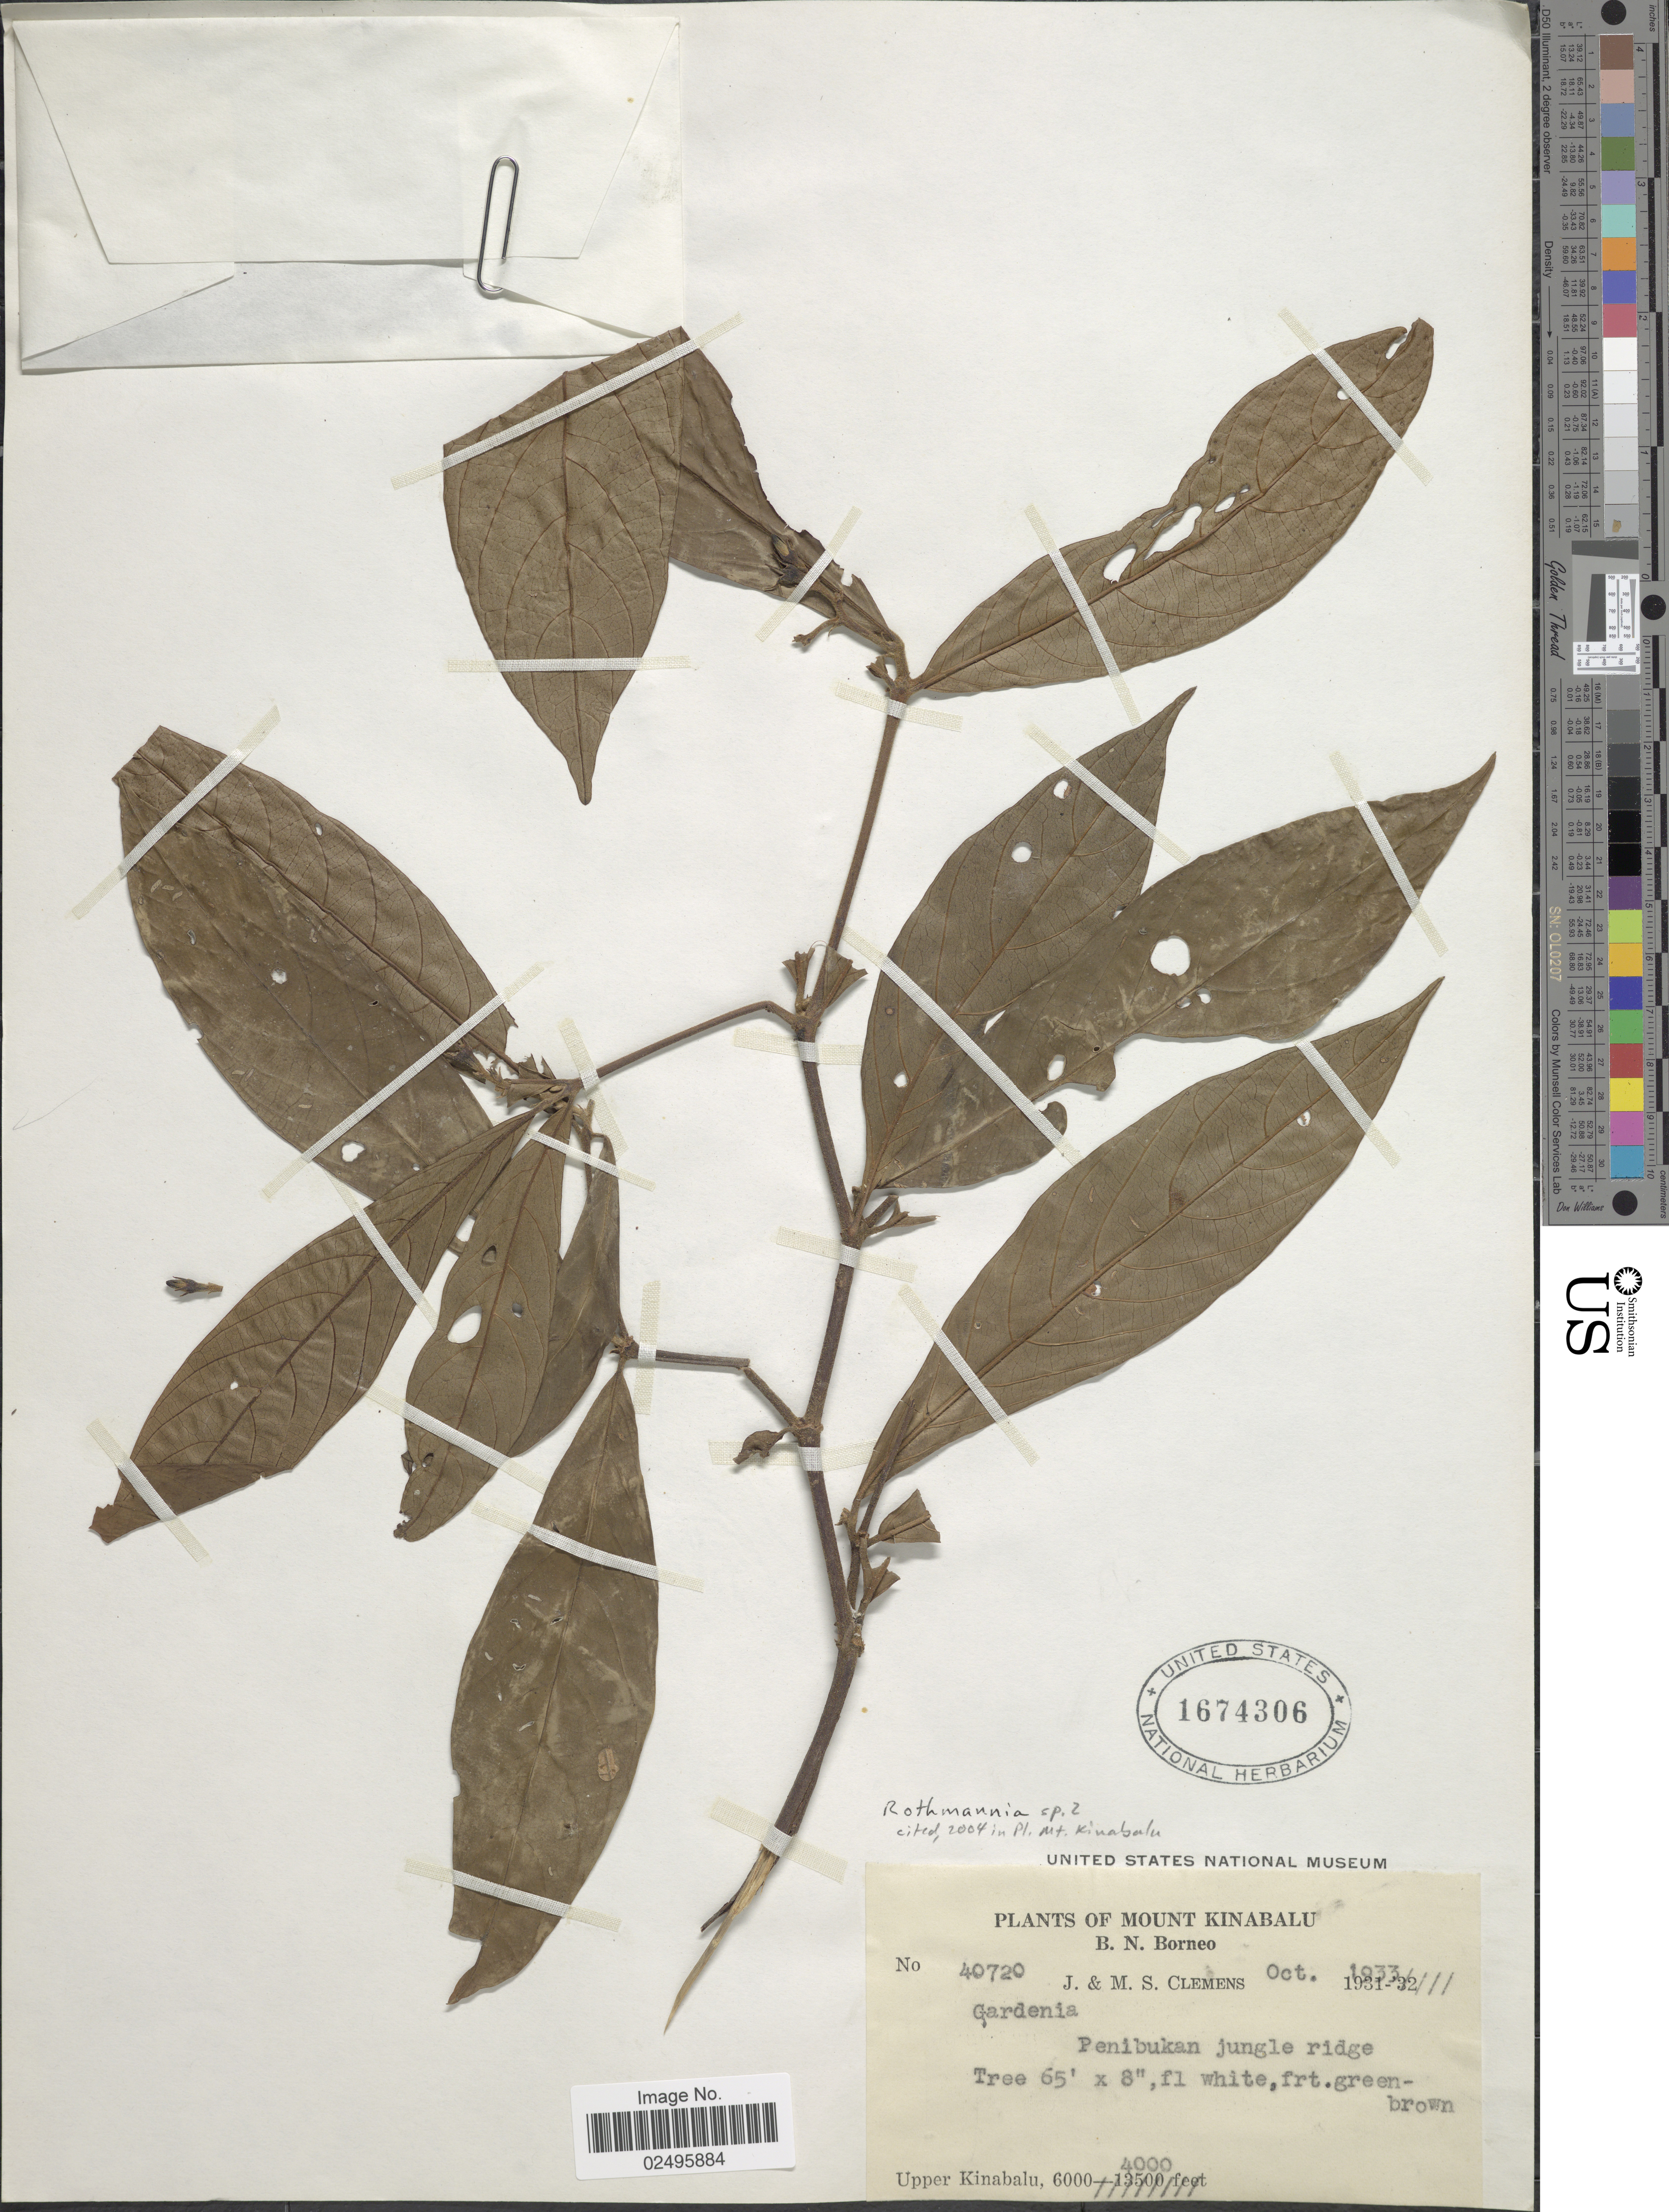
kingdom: Plantae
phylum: Tracheophyta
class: Magnoliopsida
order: Gentianales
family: Rubiaceae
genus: Rothmannia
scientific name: Rothmannia sp.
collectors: J. Clemens & M. S. Clemens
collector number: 40720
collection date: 1933-10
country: Malaysia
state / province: Sabah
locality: Mount Kinabalu. B. N. Borneo. Penibukan jungle ridge, Upper Kinabalu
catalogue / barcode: US 1674306